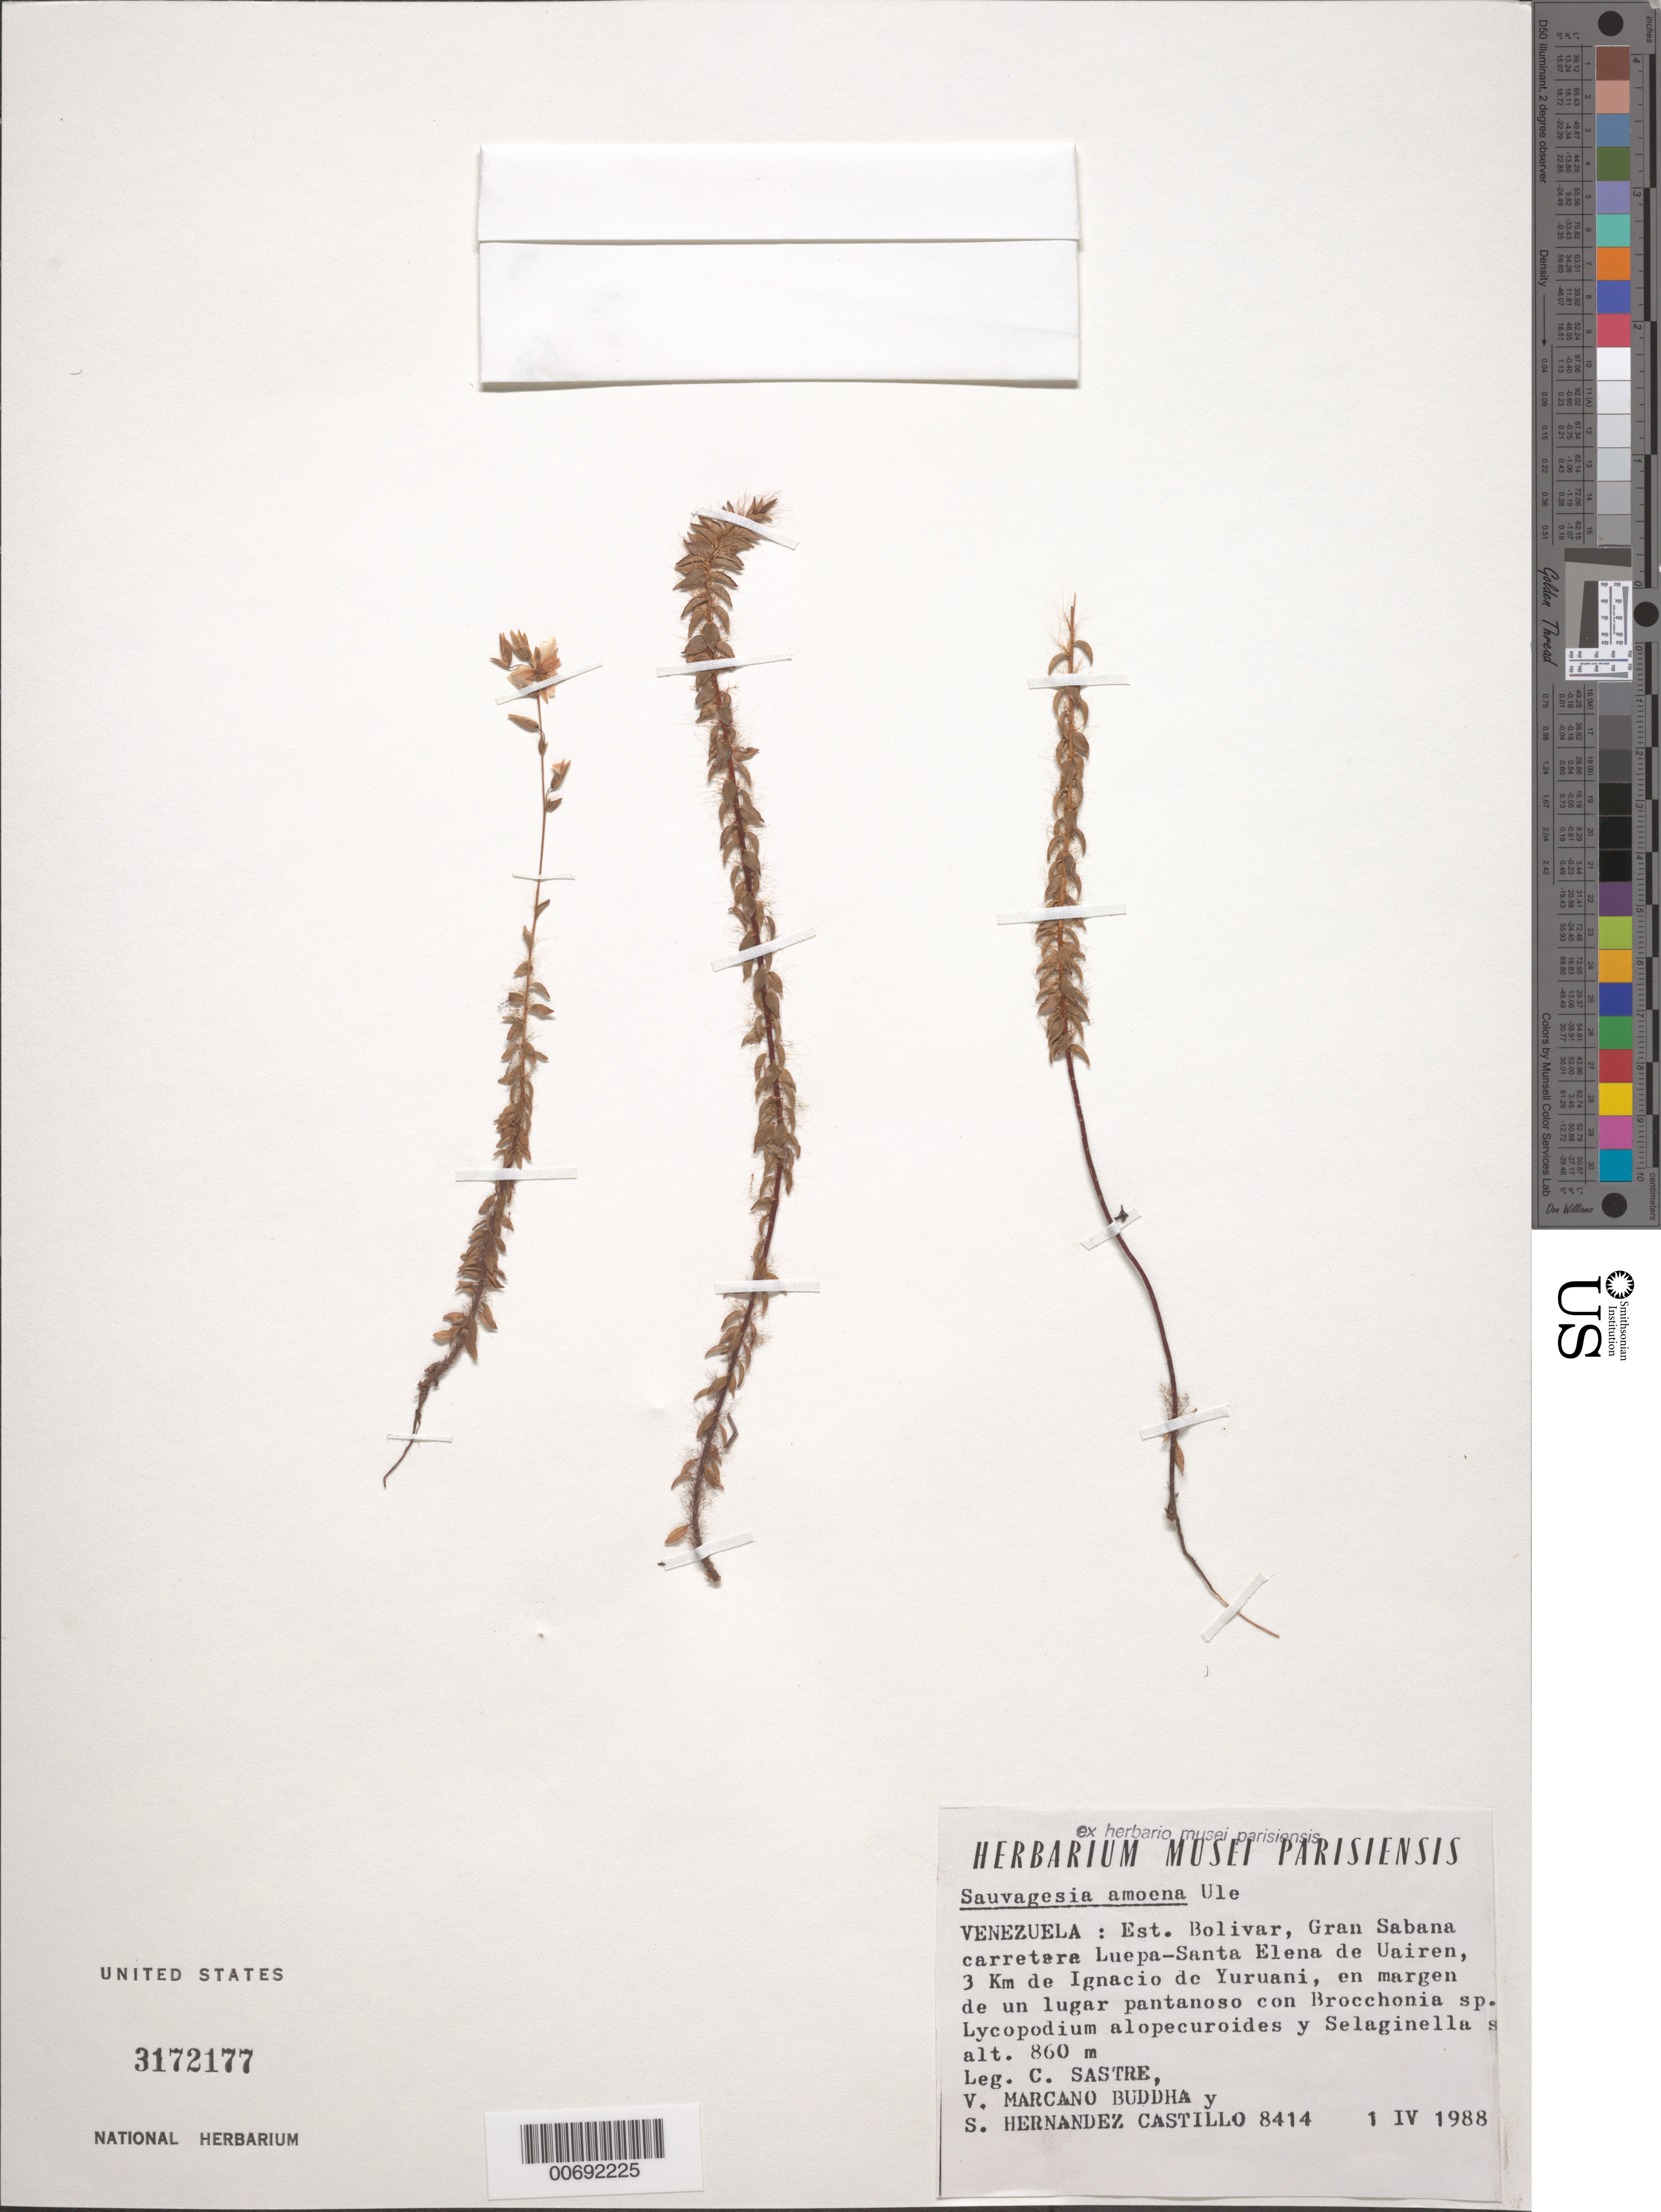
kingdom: Plantae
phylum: Tracheophyta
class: Magnoliopsida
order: Malpighiales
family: Ochnaceae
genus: Sauvagesia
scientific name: Sauvagesia amoena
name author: Ule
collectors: C. H. L. Sastre et al.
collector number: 8414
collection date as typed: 1-Apr-88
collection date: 1988-04-01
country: Venezuela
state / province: Bolívar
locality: Gran Sabana, Luepa-Santa Elena de Uairen road, 3 km from Ignacio de Yuruani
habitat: Margen de un lugar pantanoso con Brocchonia, Lycopodium, Selaginella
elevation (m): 860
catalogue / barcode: US 3172177